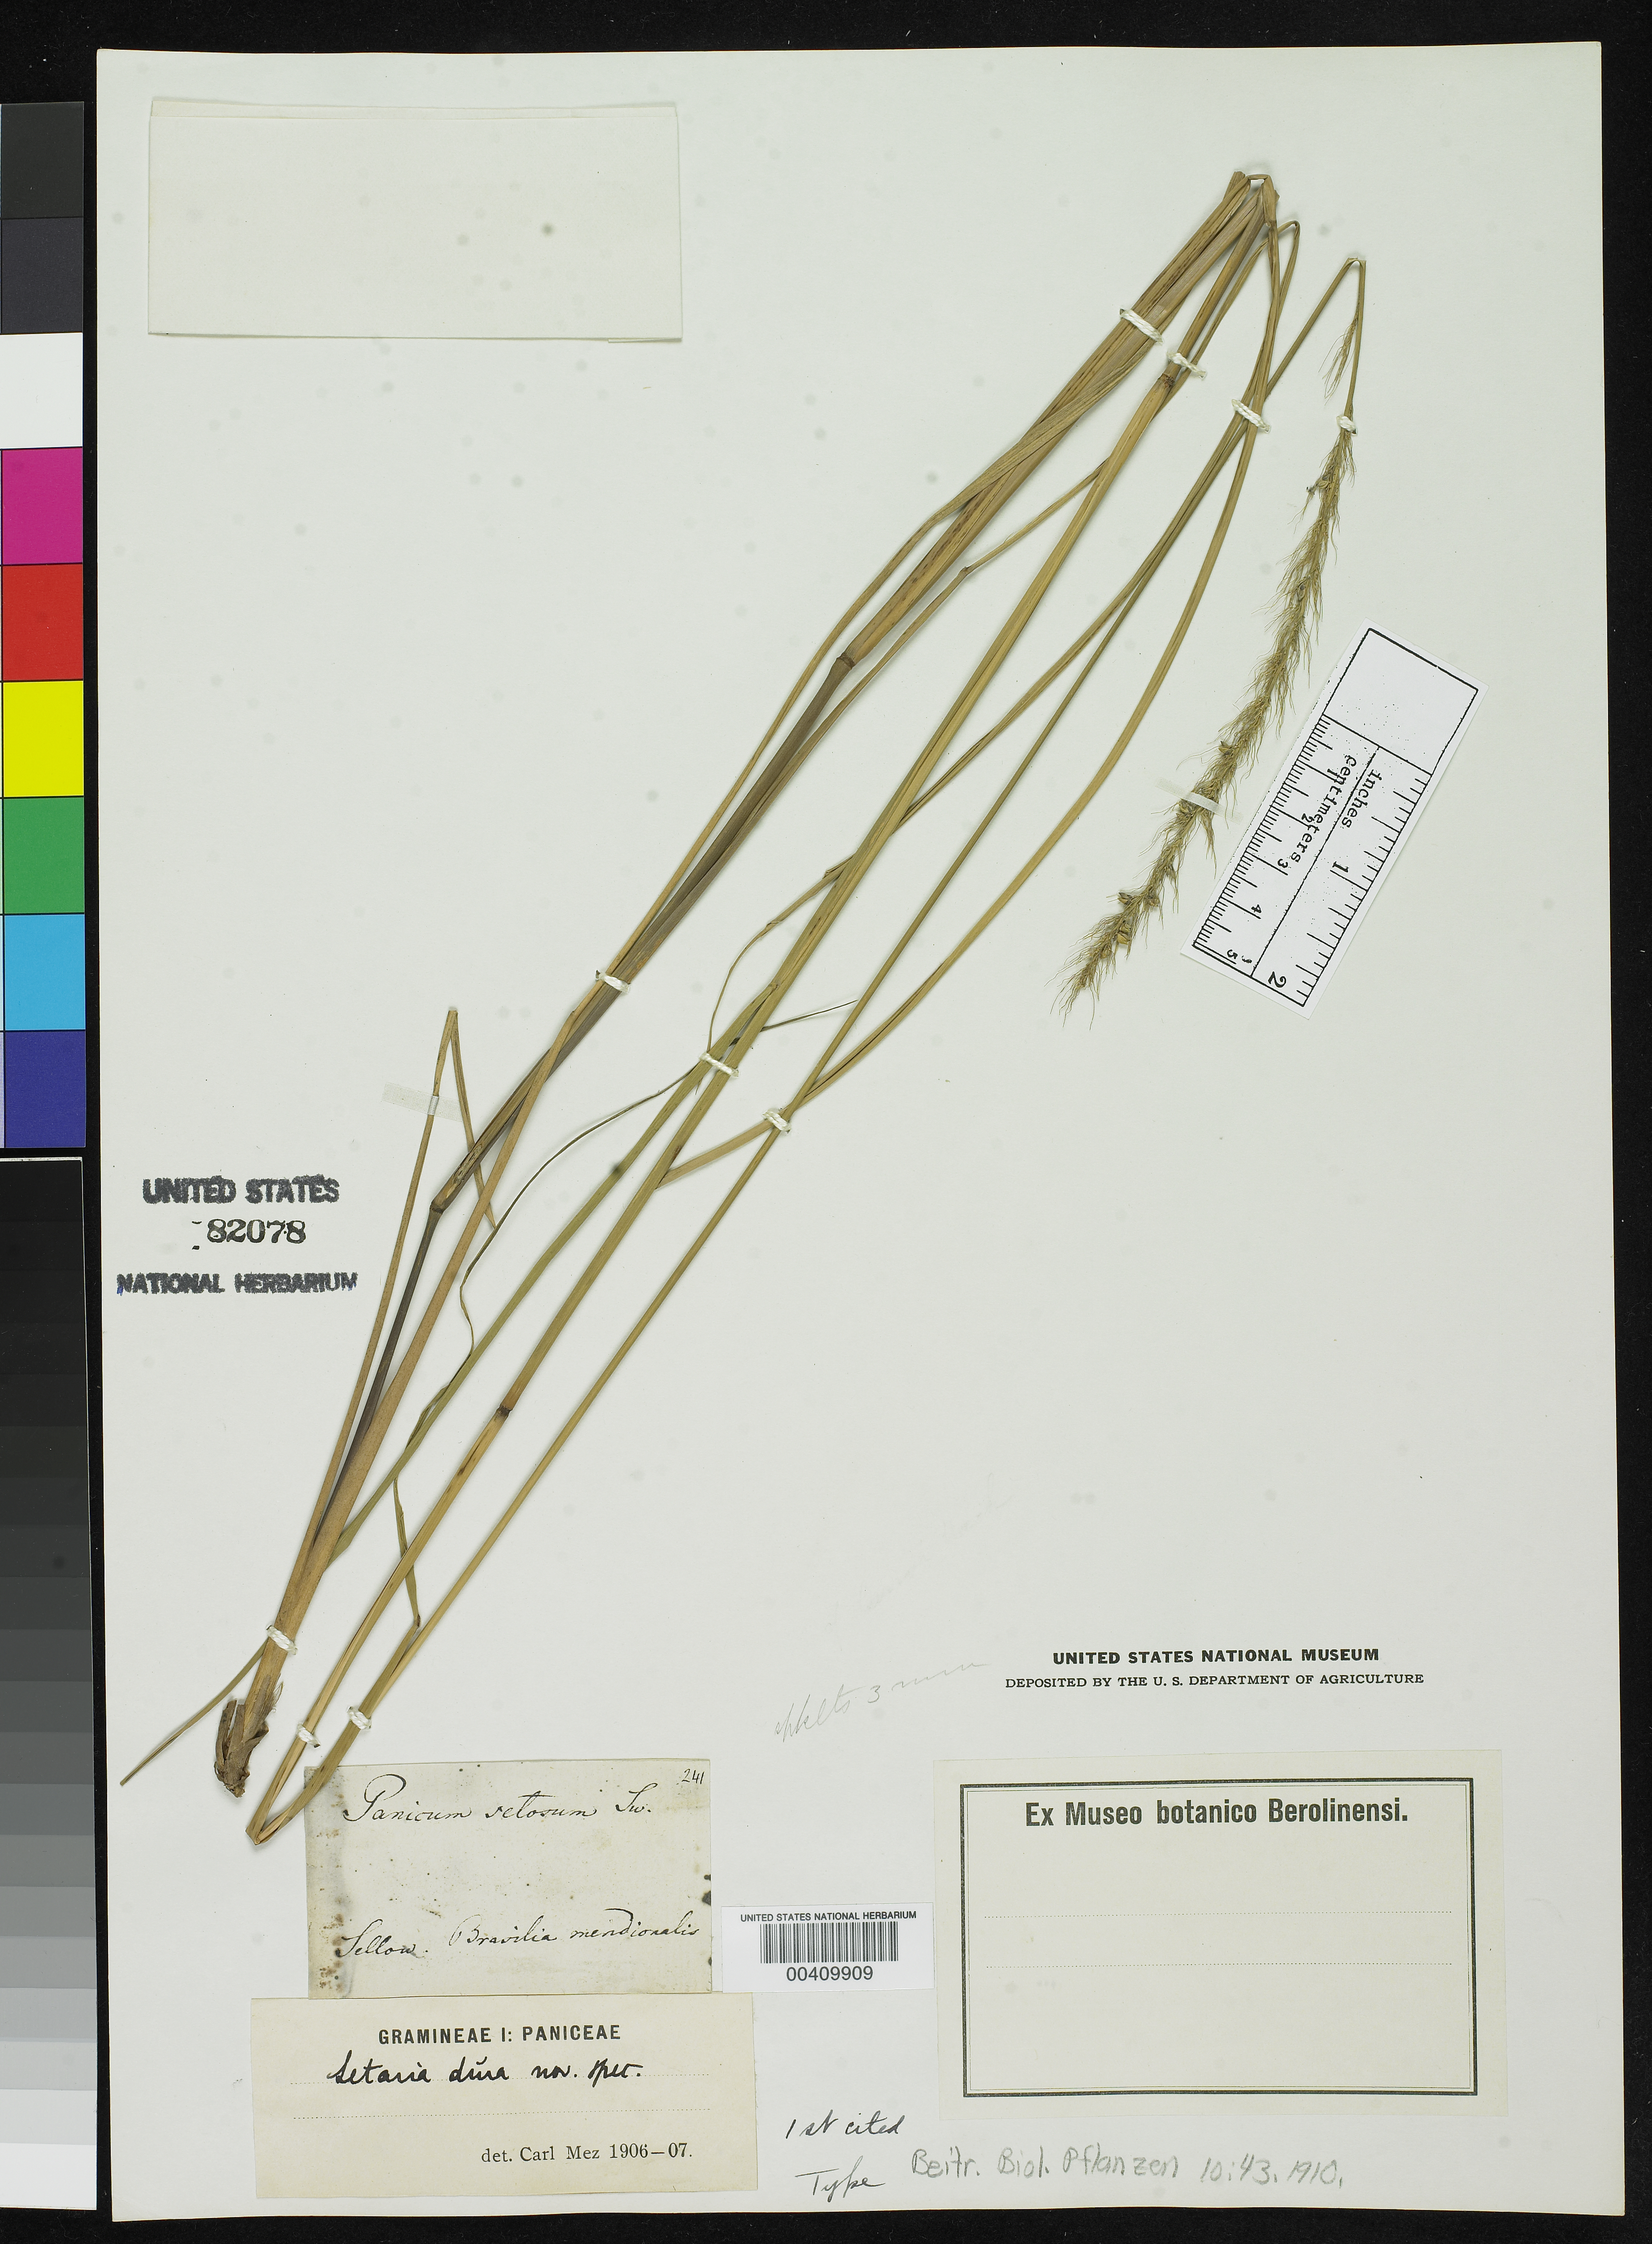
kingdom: Plantae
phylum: Tracheophyta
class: Liliopsida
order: Poales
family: Poaceae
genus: Setaria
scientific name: Setaria dura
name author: R.A.W. Herrm.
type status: Syntype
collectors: F. Sellow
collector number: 241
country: Brazil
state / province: Minas Gerais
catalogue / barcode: US 82078